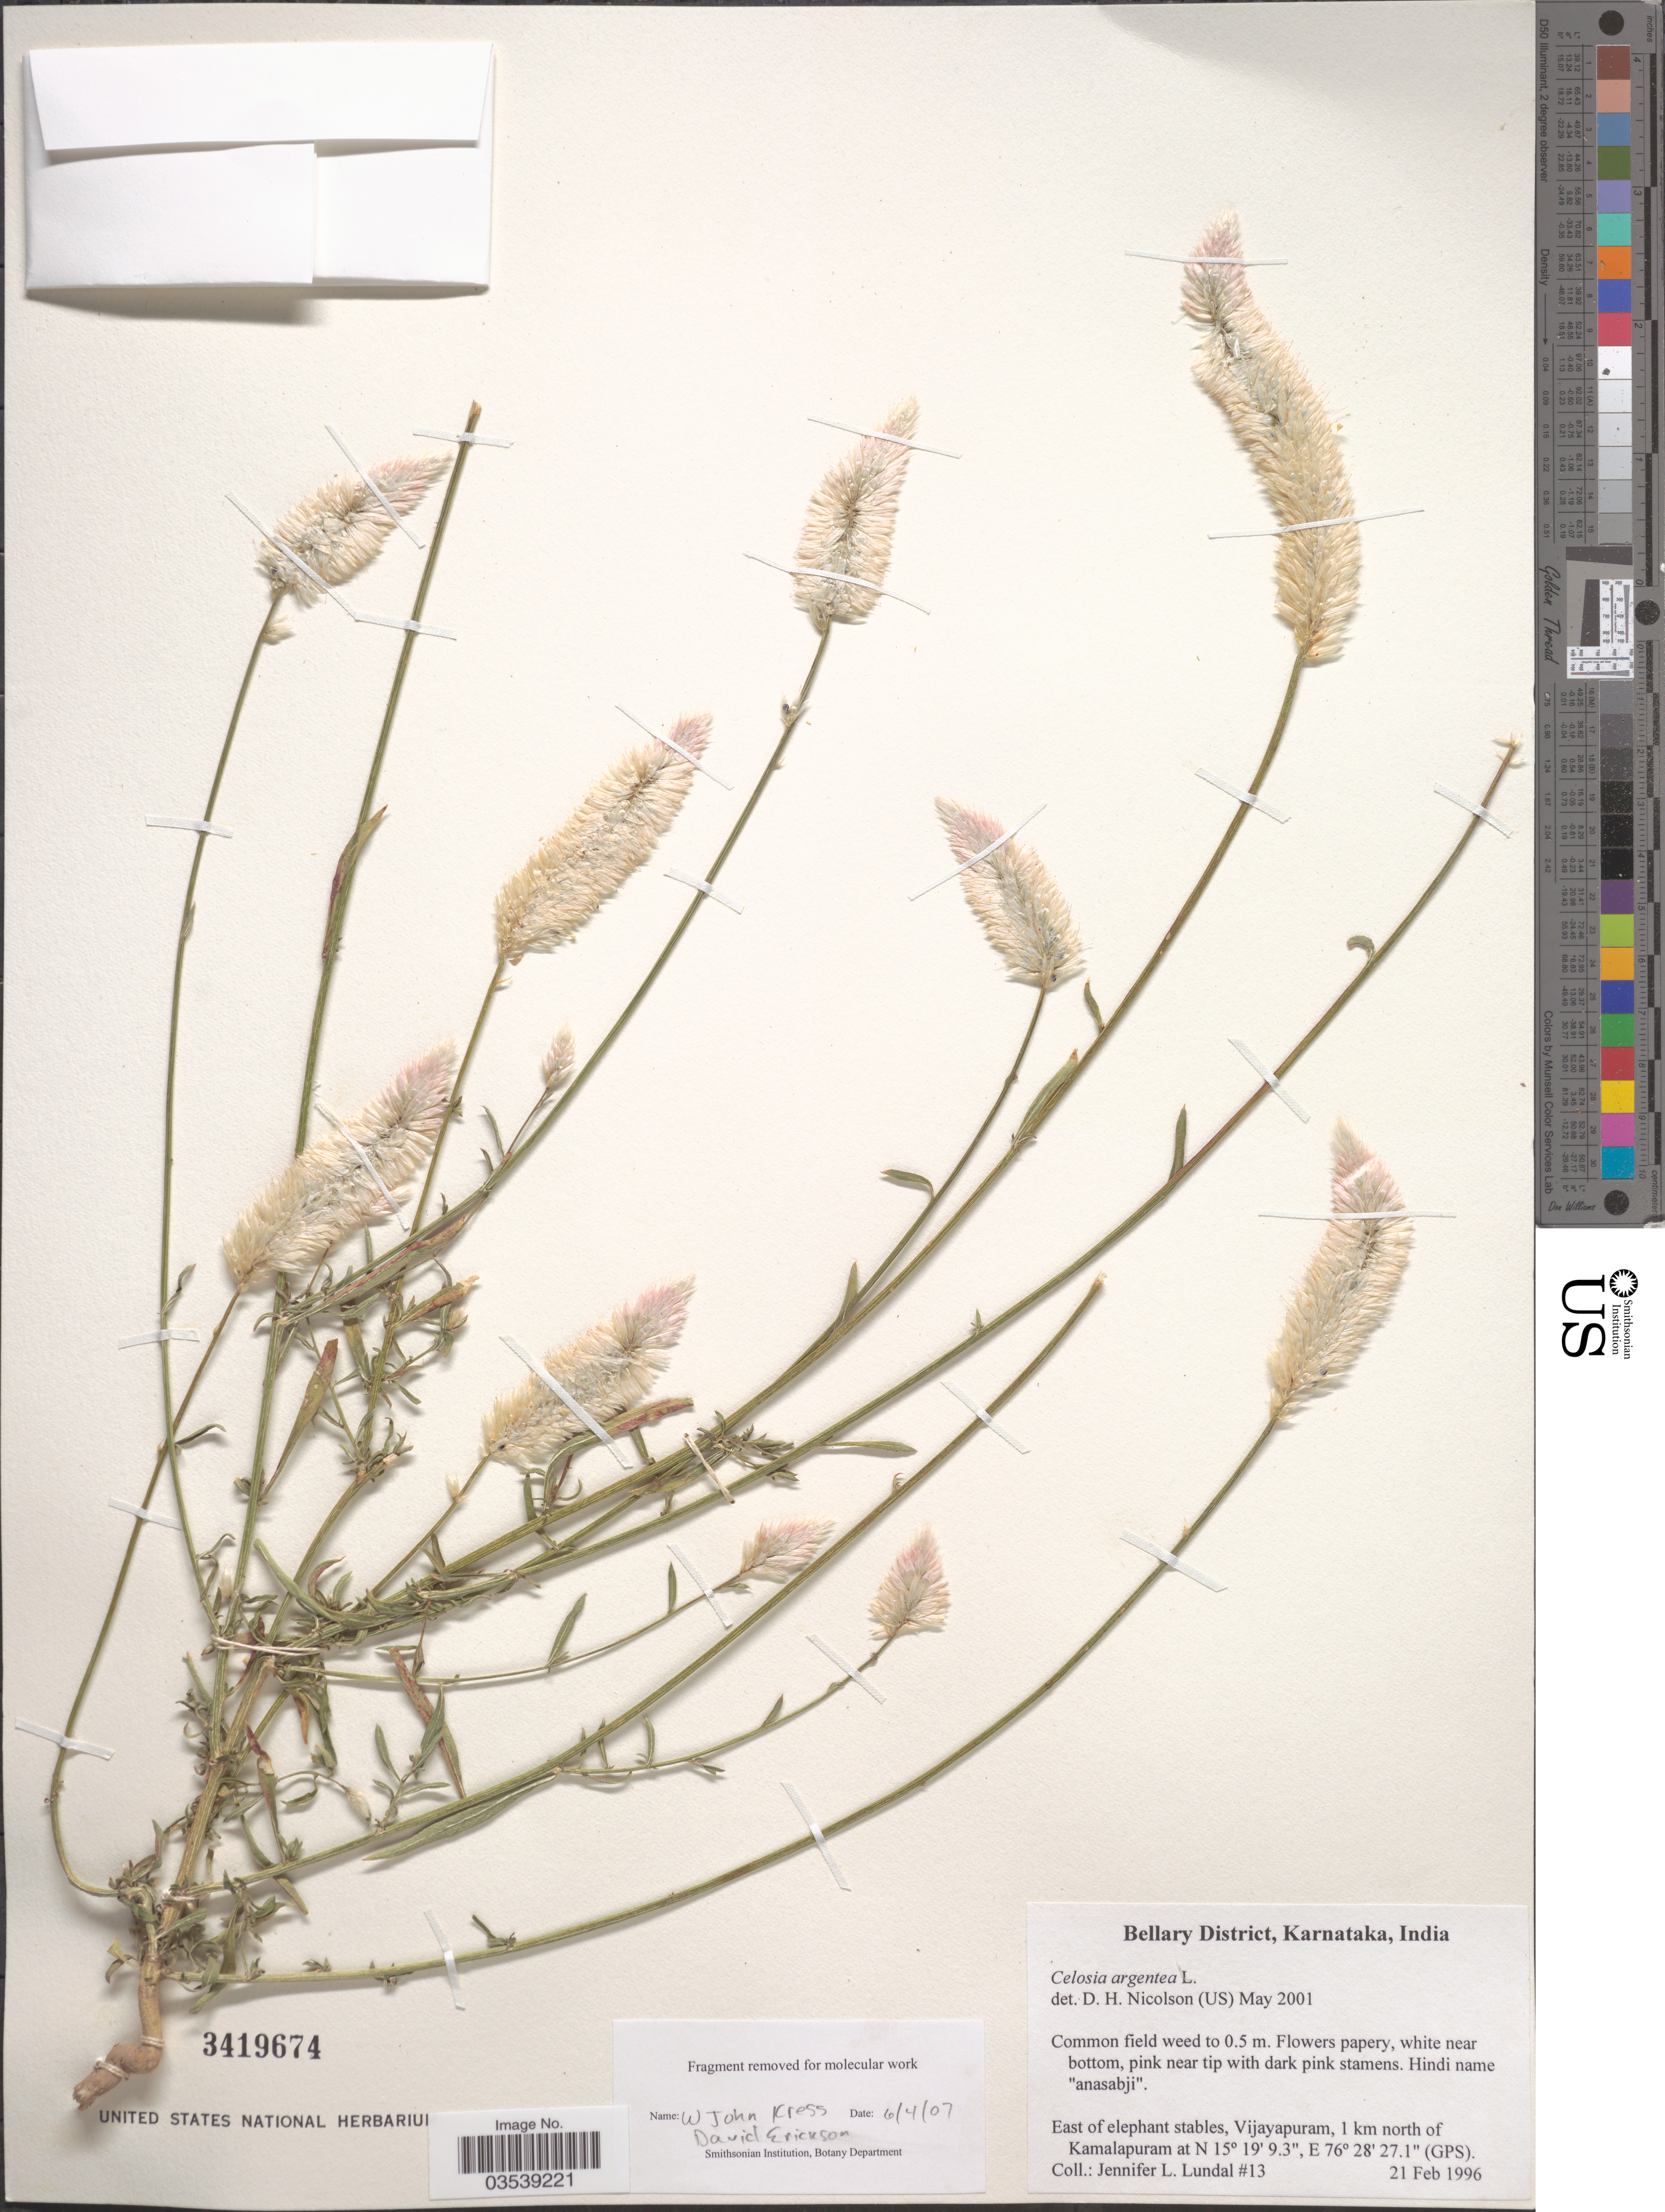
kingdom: Plantae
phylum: Tracheophyta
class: Magnoliopsida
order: Caryophyllales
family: Amaranthaceae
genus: Celosia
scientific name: Celosia argentea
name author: L.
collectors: J. Lundal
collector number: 13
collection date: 1996-02-21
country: India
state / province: Karnataka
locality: Bellary District. East of elephant stables, Vijayapuram, 1 km north of Kamalapuram.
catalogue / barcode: US 3419674